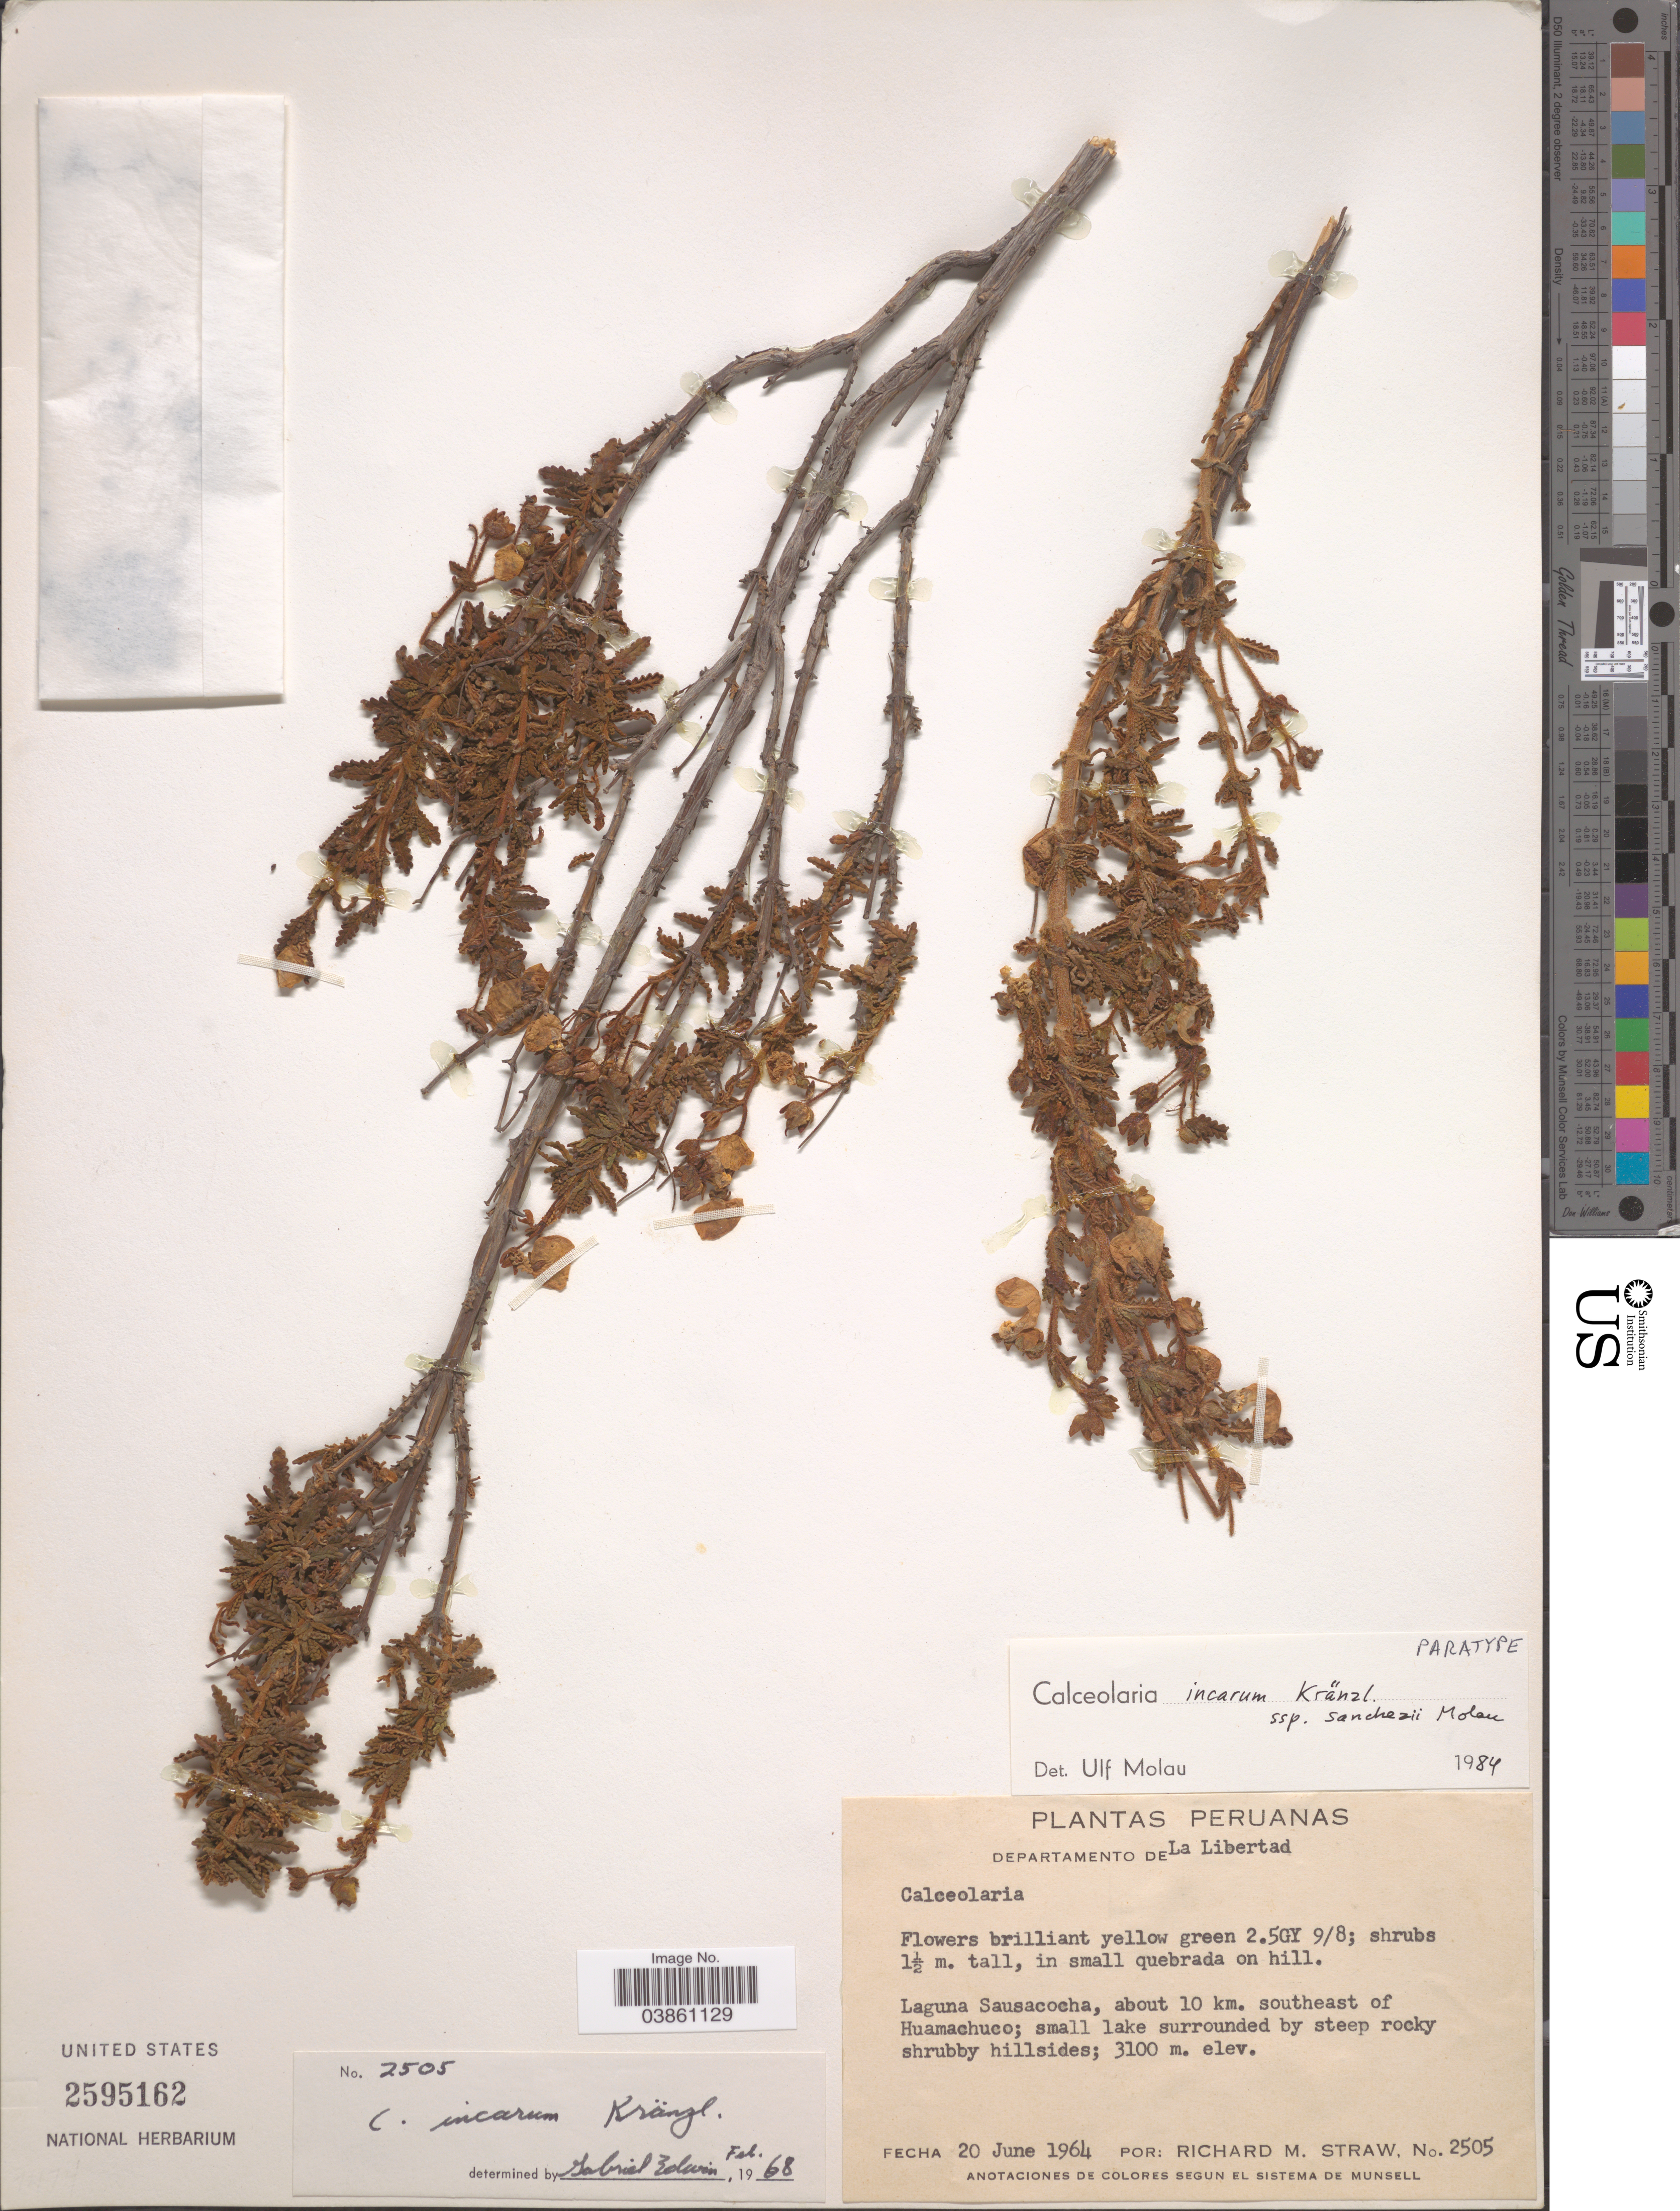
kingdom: Plantae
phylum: Tracheophyta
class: Magnoliopsida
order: Lamiales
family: Calceolariaceae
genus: Calceolaria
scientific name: Calceolaria incarum subsp. sanchezii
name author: Molau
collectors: R. M. Straw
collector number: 2505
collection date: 1964-06-20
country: Peru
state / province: La Libertad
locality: Departamento de La Libertad. Laguna Sausacocha, about 10 km. southeast of Huamachuco.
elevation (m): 3100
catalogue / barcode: US 2595162